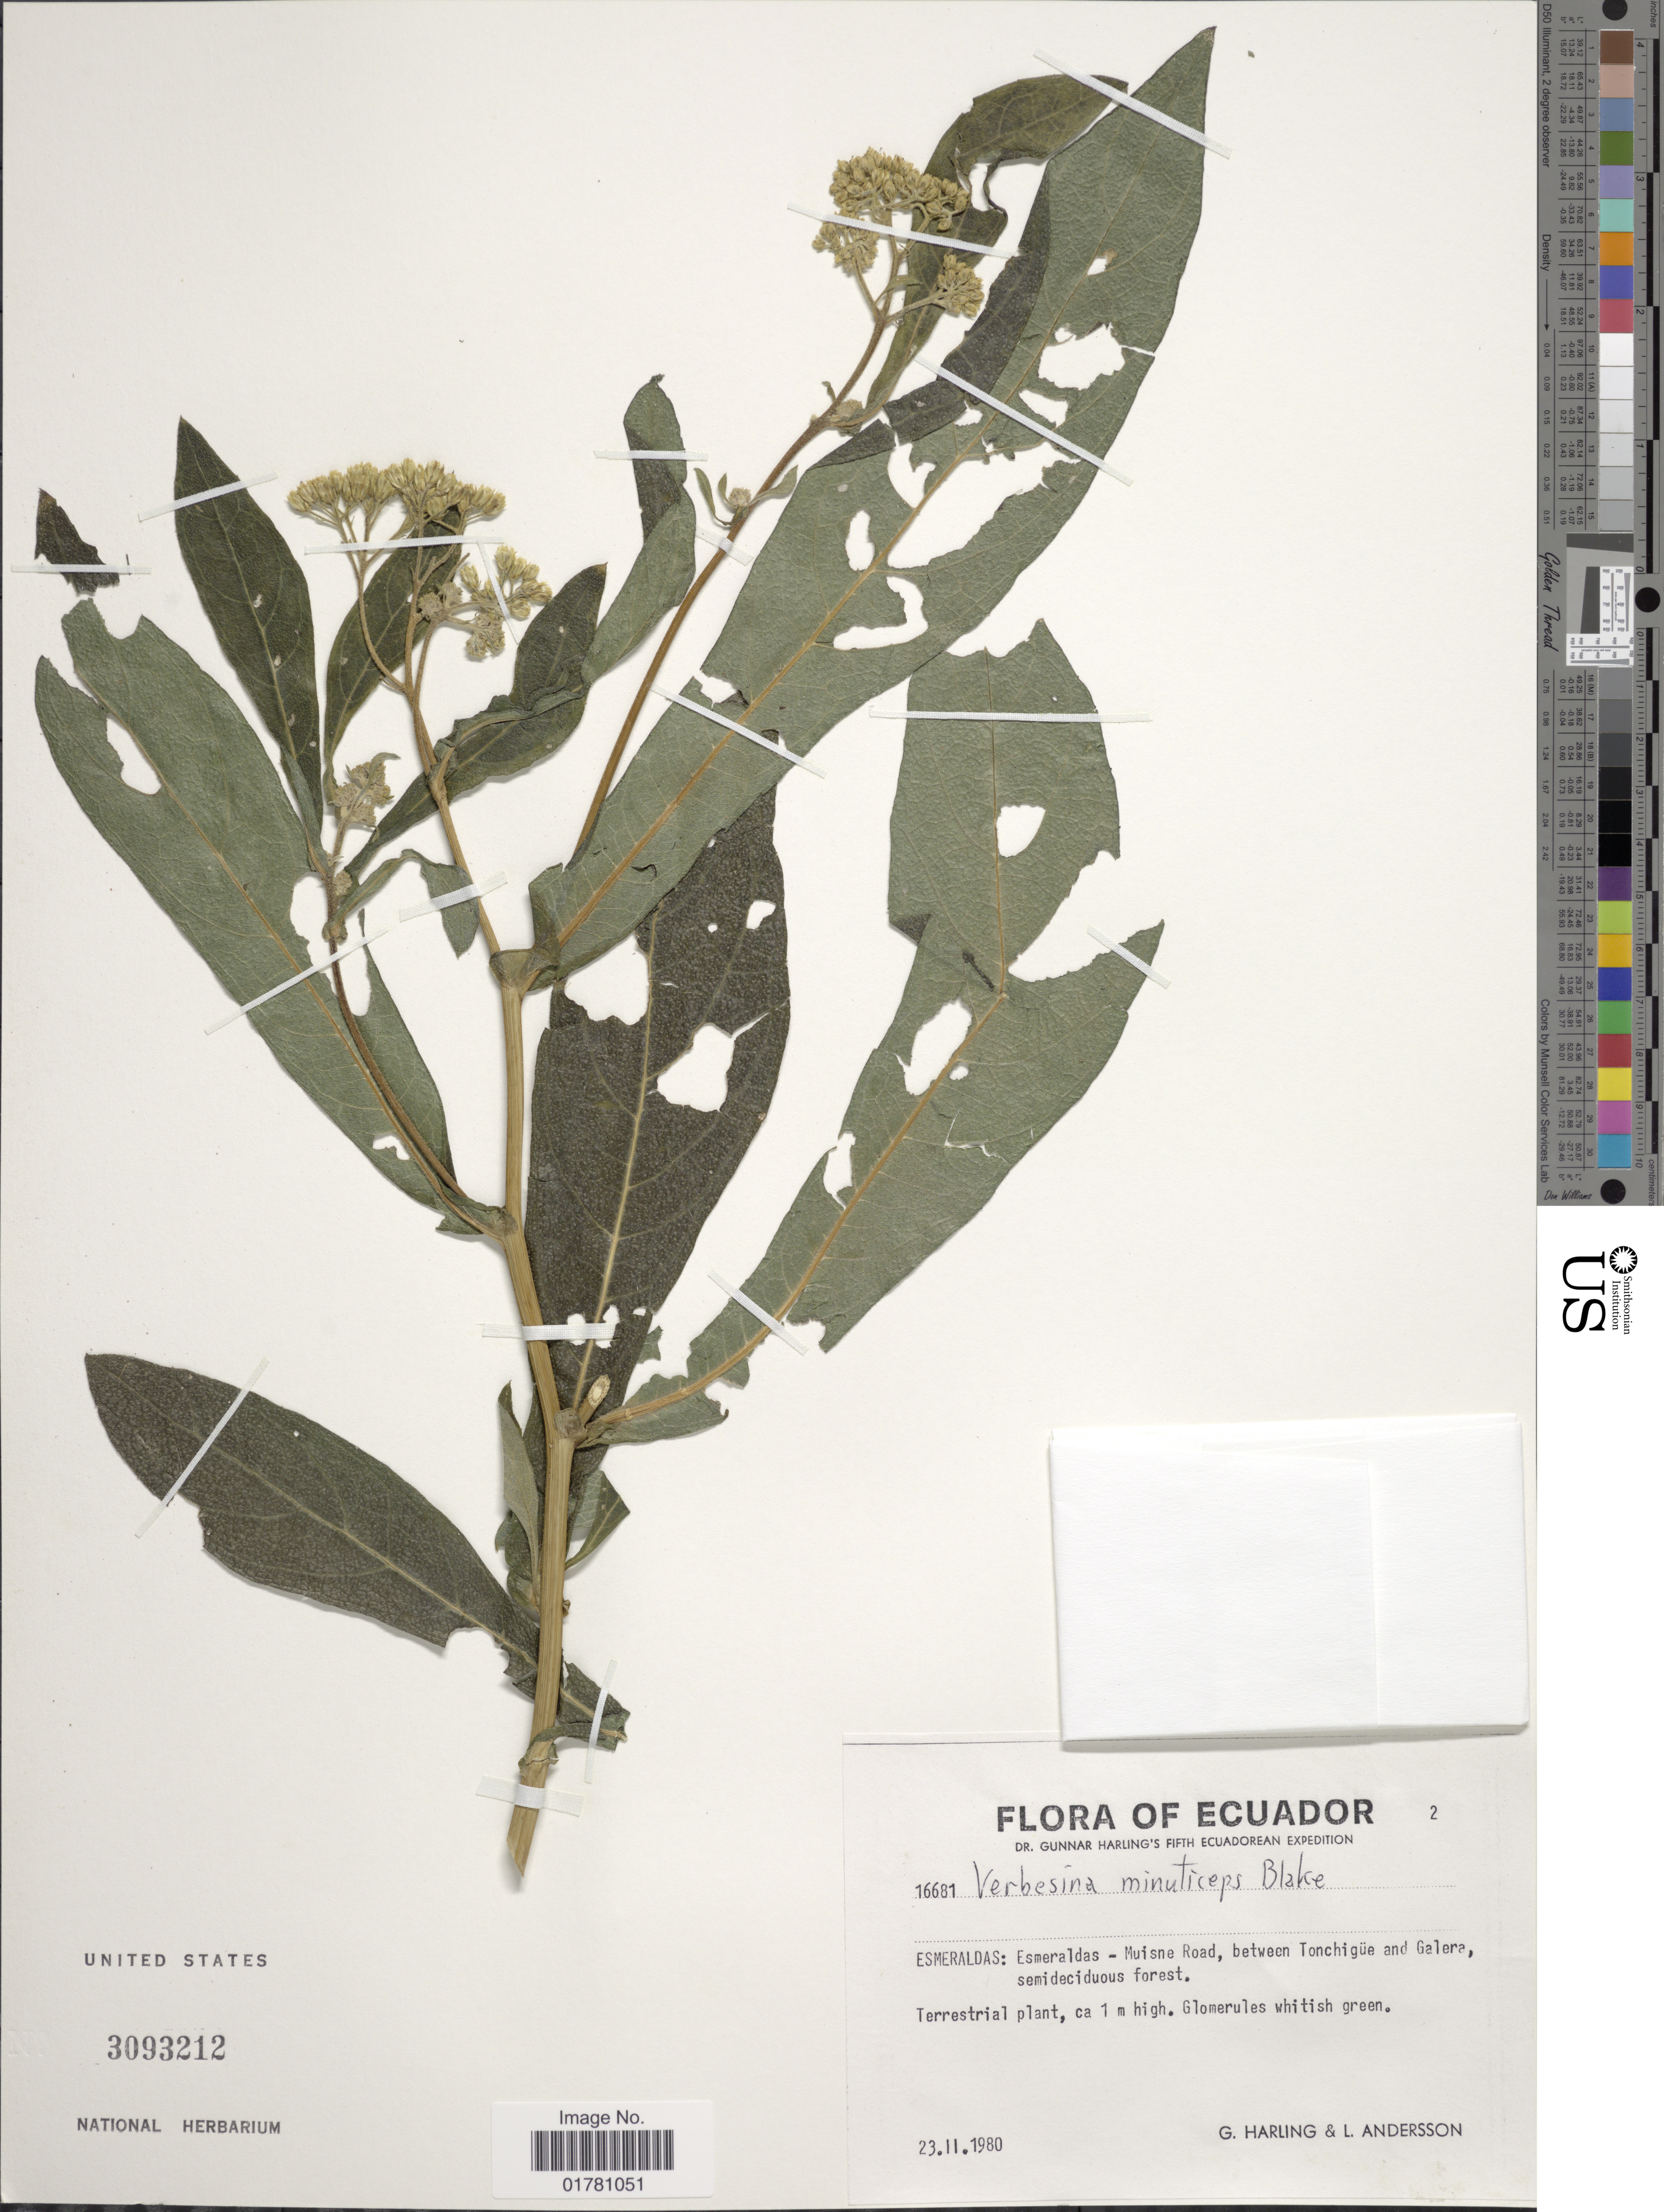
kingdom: Plantae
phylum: Tracheophyta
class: Magnoliopsida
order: Asterales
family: Asteraceae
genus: Verbesina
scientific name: Verbesina minuticeps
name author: S.F. Blake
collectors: G. Harling & L. Andersson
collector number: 16681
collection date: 1980-02-23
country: Ecuador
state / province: Esmeraldas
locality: Esmeraldas - Muisne Road, between Tonchigüa and Galera, semideciduous forest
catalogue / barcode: US 3093212